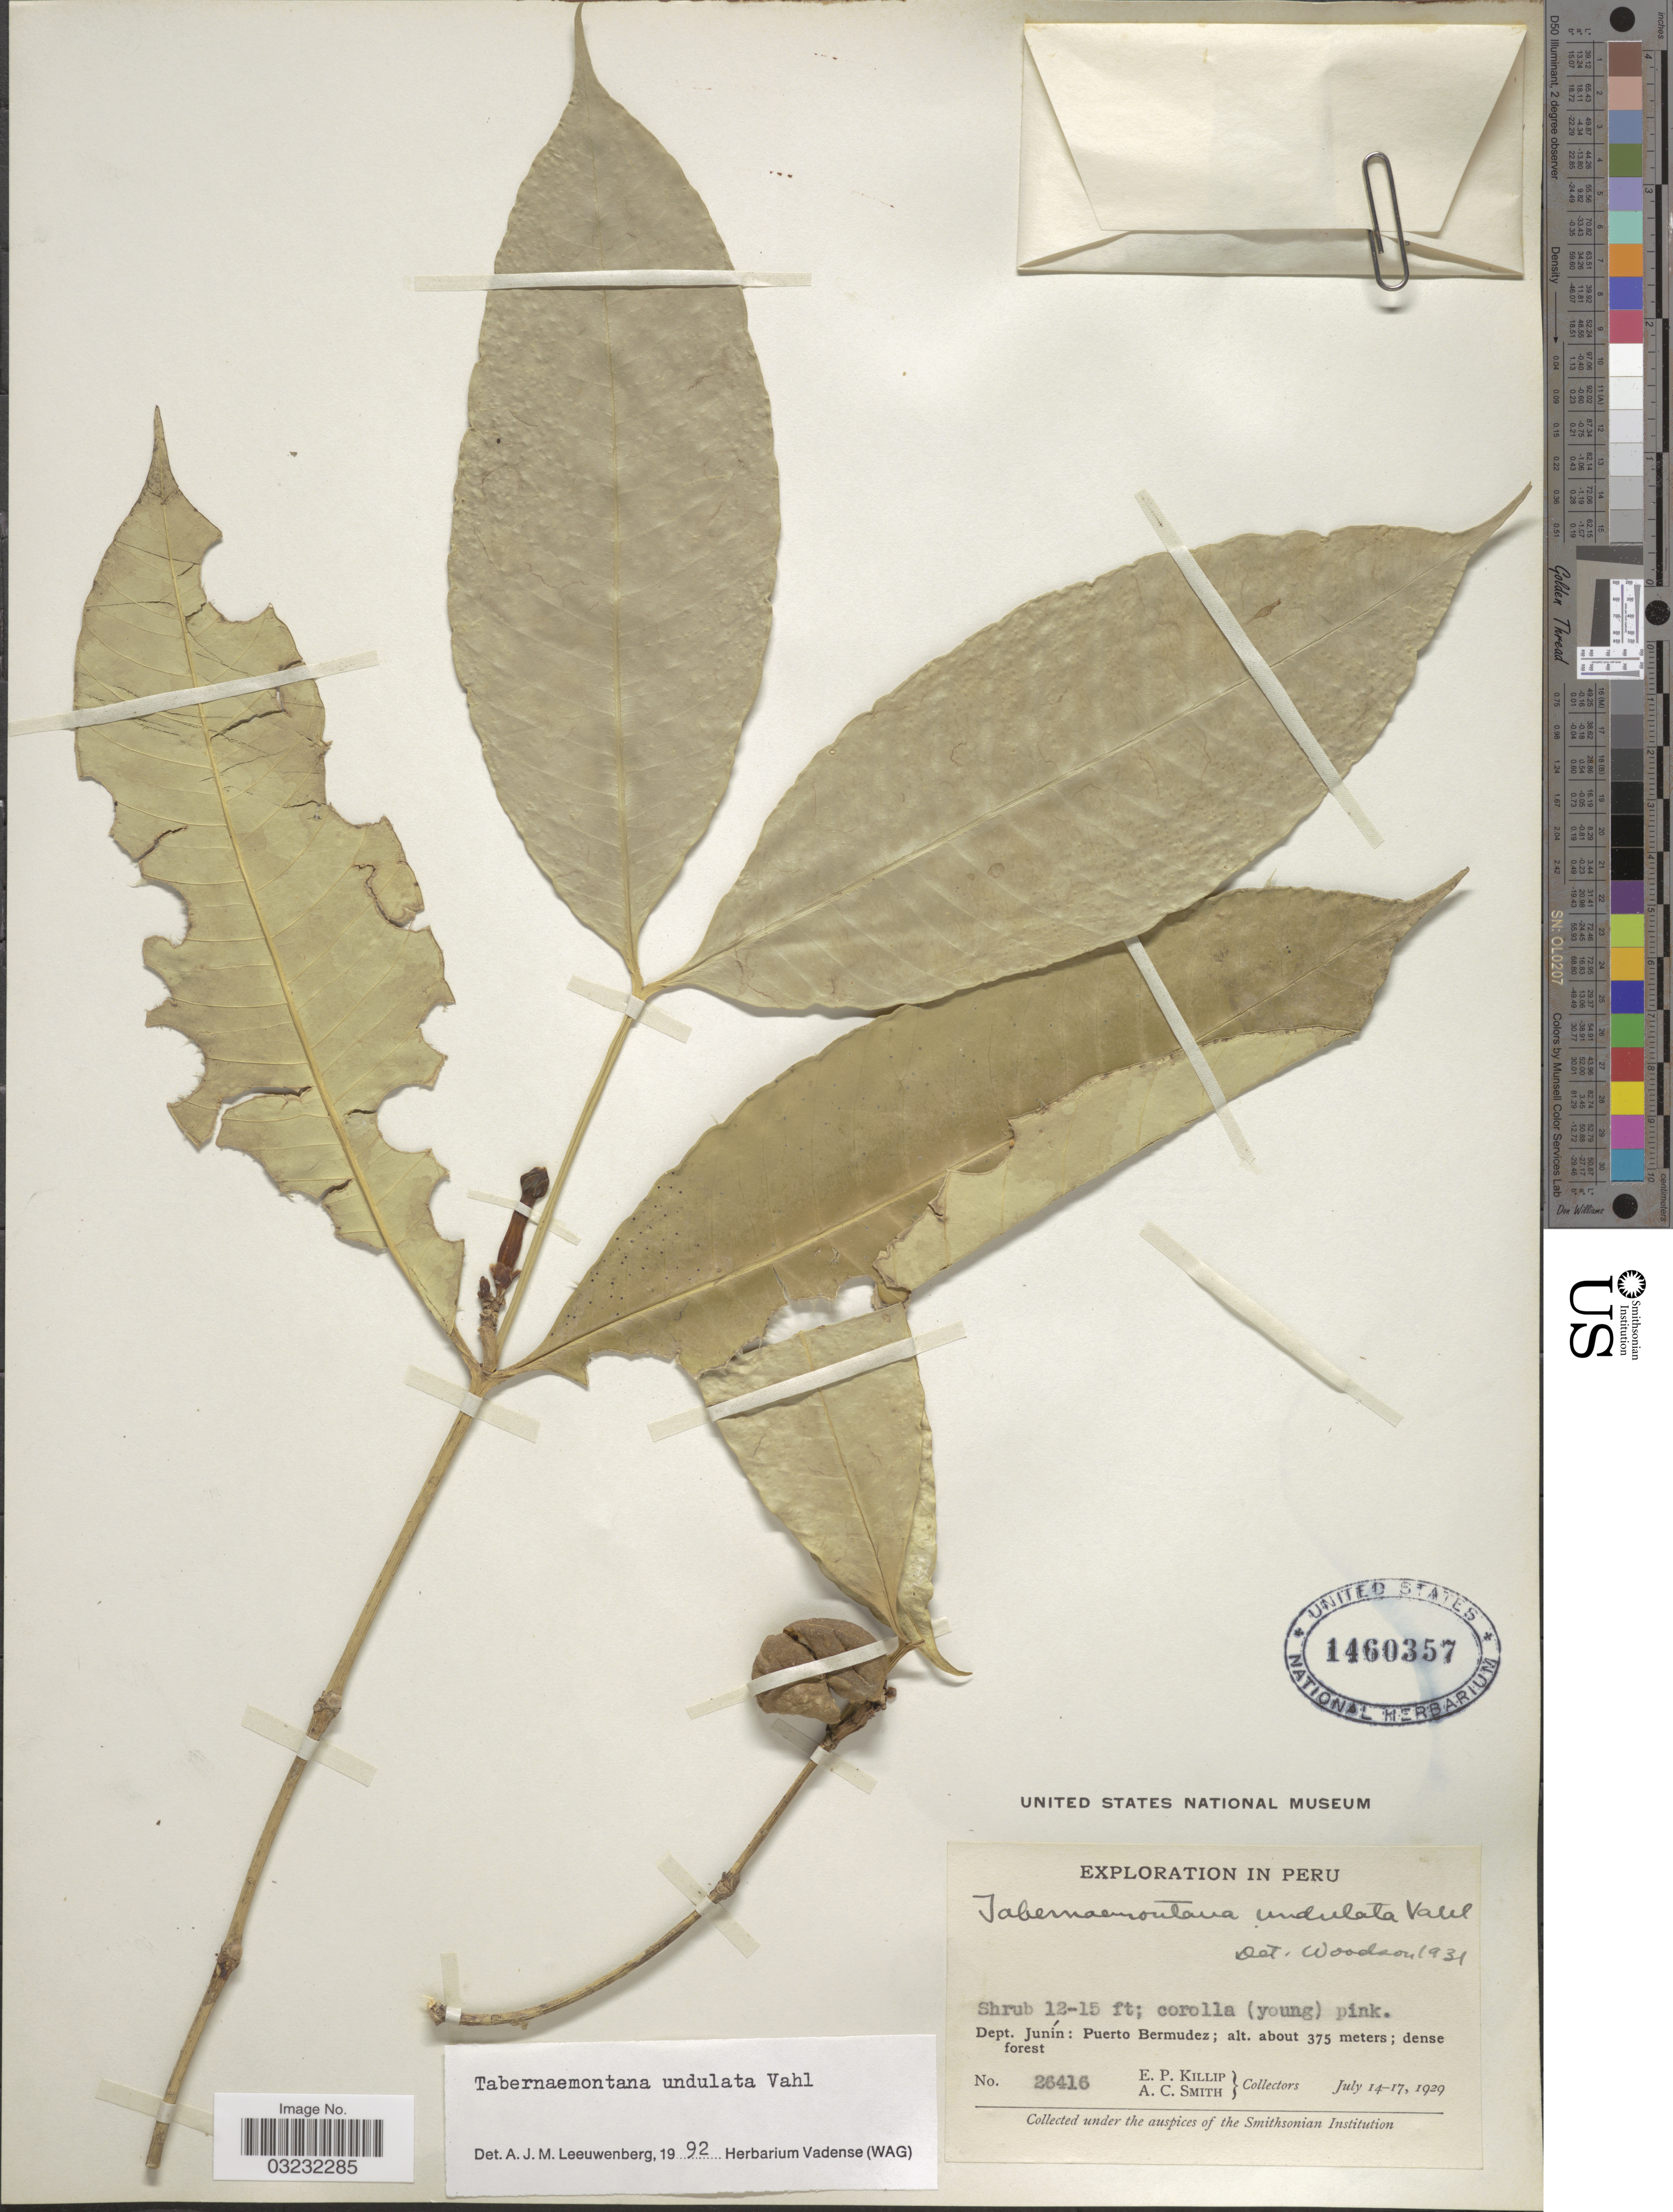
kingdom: Plantae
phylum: Tracheophyta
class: Magnoliopsida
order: Gentianales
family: Apocynaceae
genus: Tabernaemontana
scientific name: Tabernaemontana undulata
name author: Vahl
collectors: E. P. Killip & A. C. Smith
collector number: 26416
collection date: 1929-07-14/1929-07-17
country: Peru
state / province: Junín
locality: Dept. Junín: Puerto Bermudez.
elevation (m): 375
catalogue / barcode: US 1460357